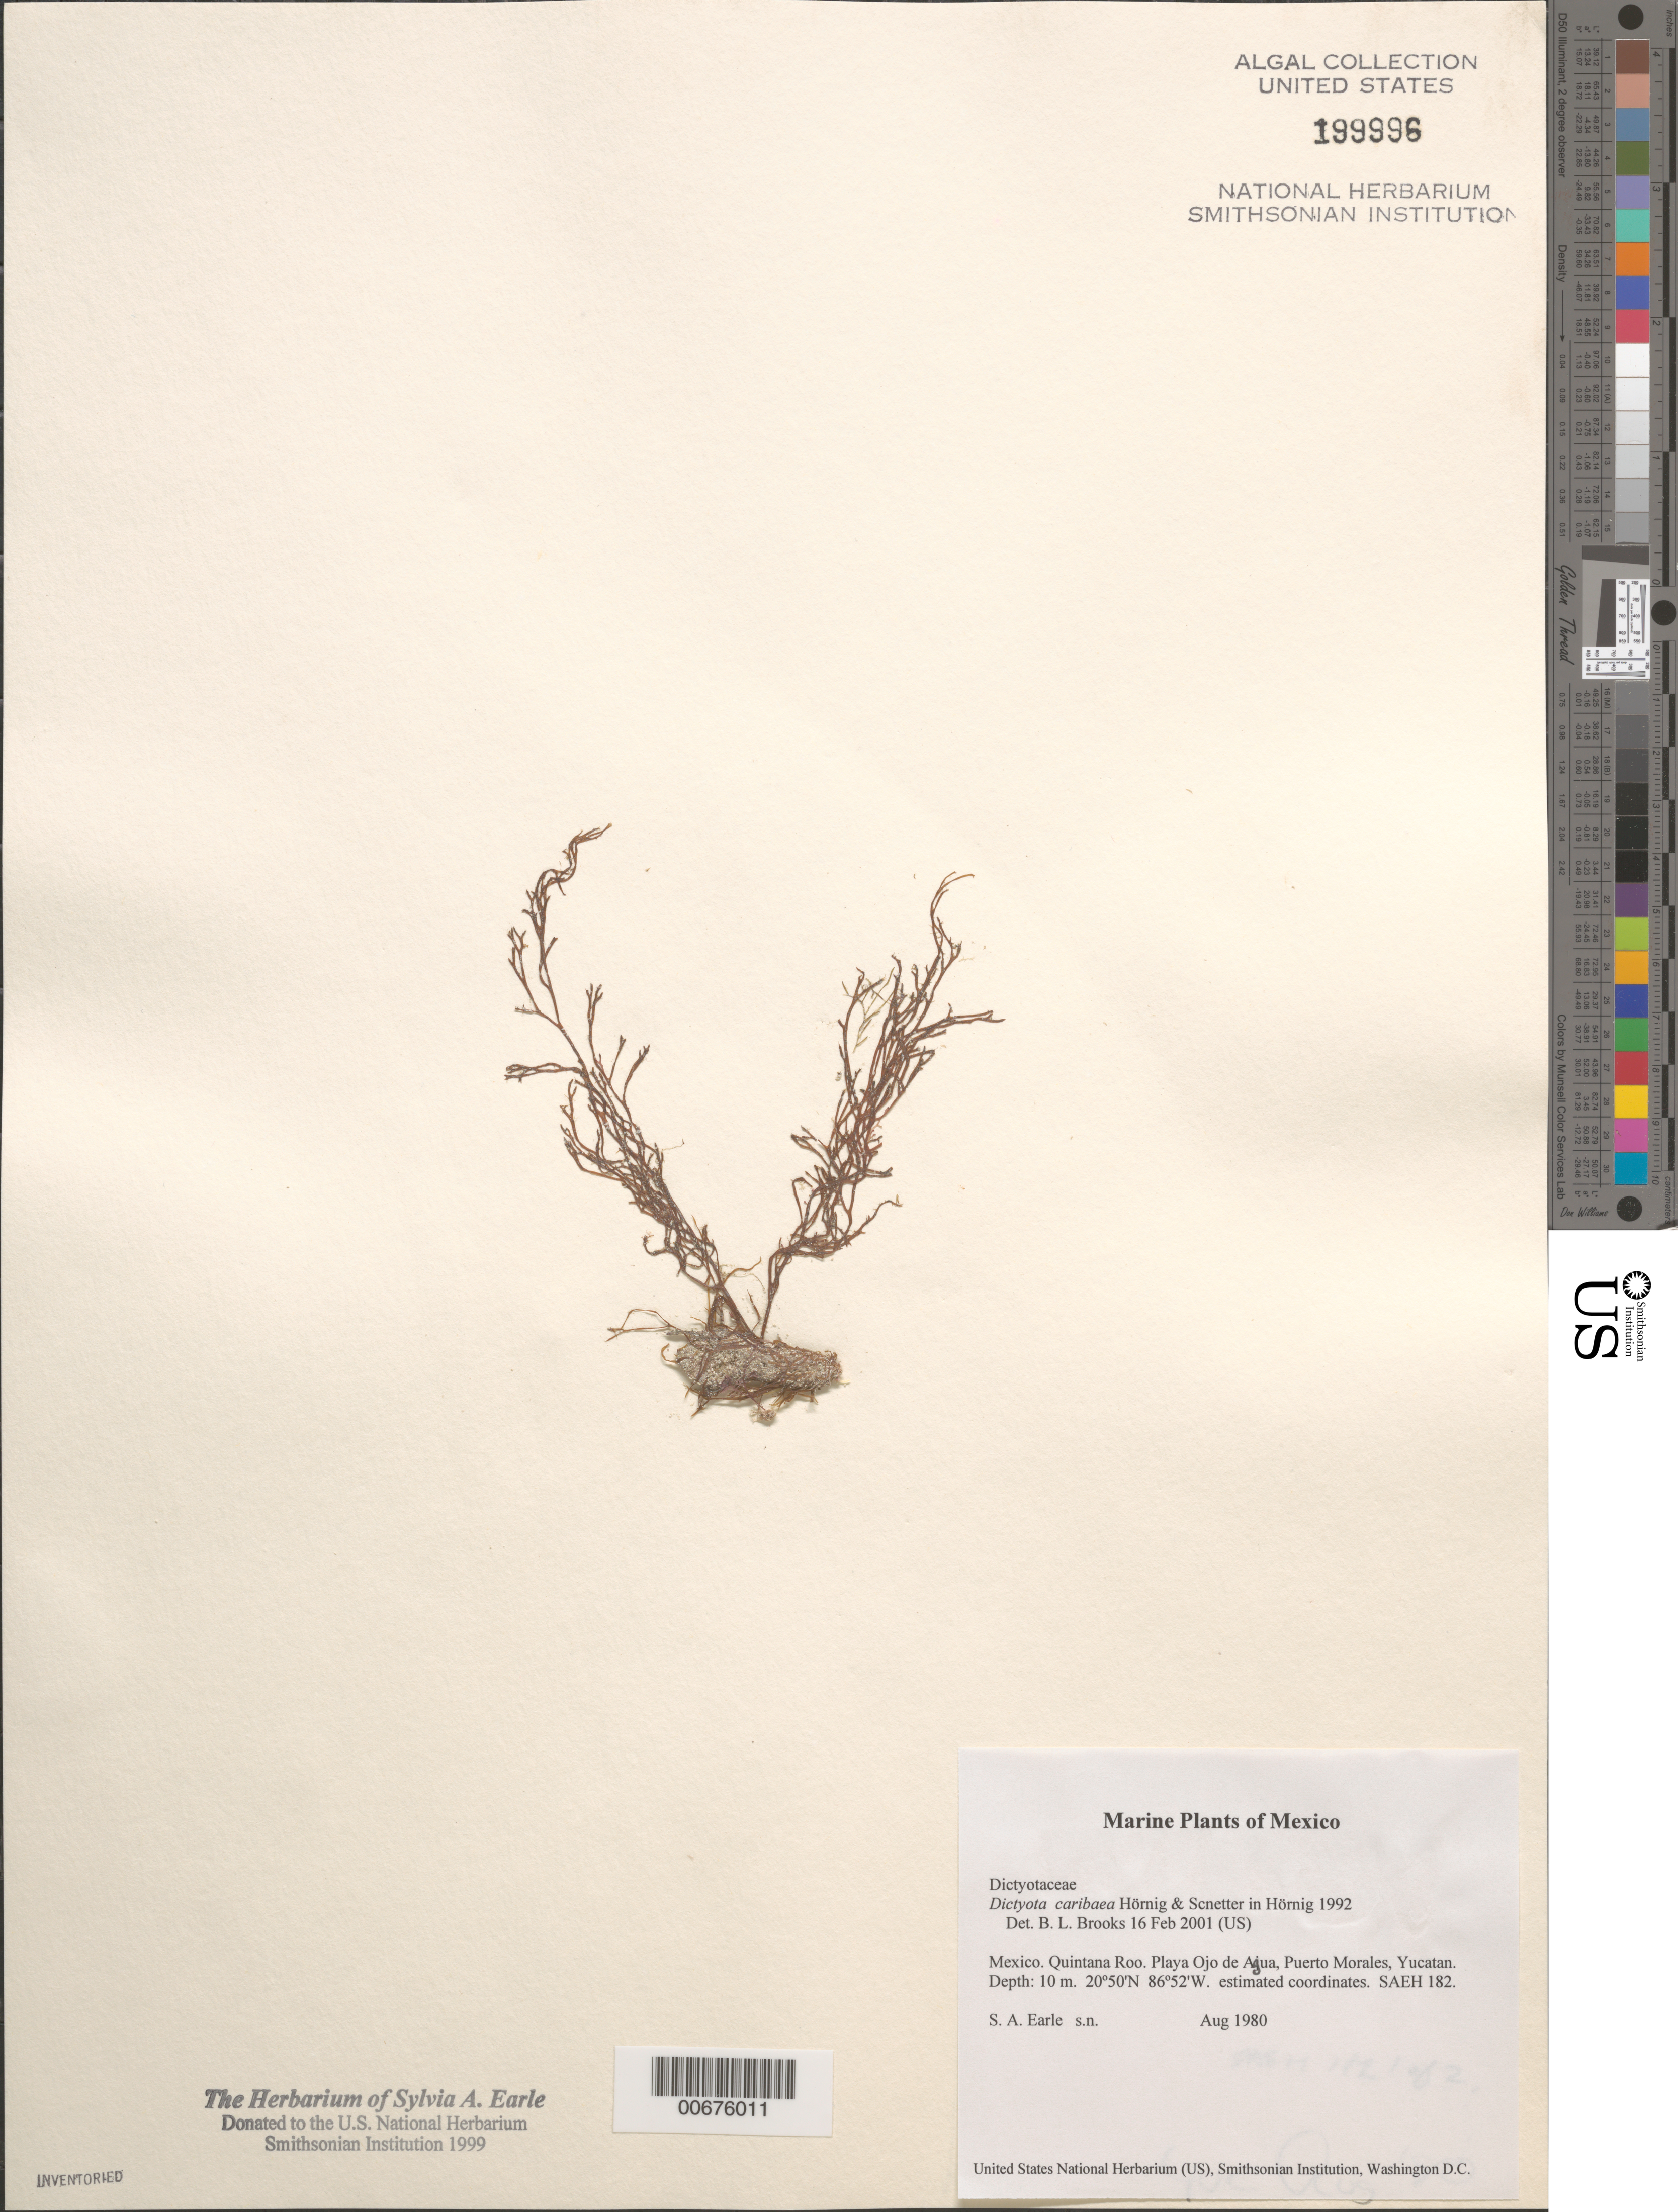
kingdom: Chromista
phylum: Ochrophyta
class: Phaeophyceae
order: Dictyotales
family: Dictyotaceae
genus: Dictyota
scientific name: Dictyota caribaea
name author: I.Hörnig & Schnetter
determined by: Brooks, B. L., (BOT), Smithsonian Institution - National Museum of Natural History (UNITED STATES)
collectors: S. A. Earle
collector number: Saeh 182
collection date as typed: Aug 1980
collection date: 1980-08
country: Mexico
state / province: Quintana Roo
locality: Playa Ojo de Agua, Puerto Morales, Yucatan Peninsula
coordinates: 20 50' N, 86 52' W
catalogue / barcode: US 199996